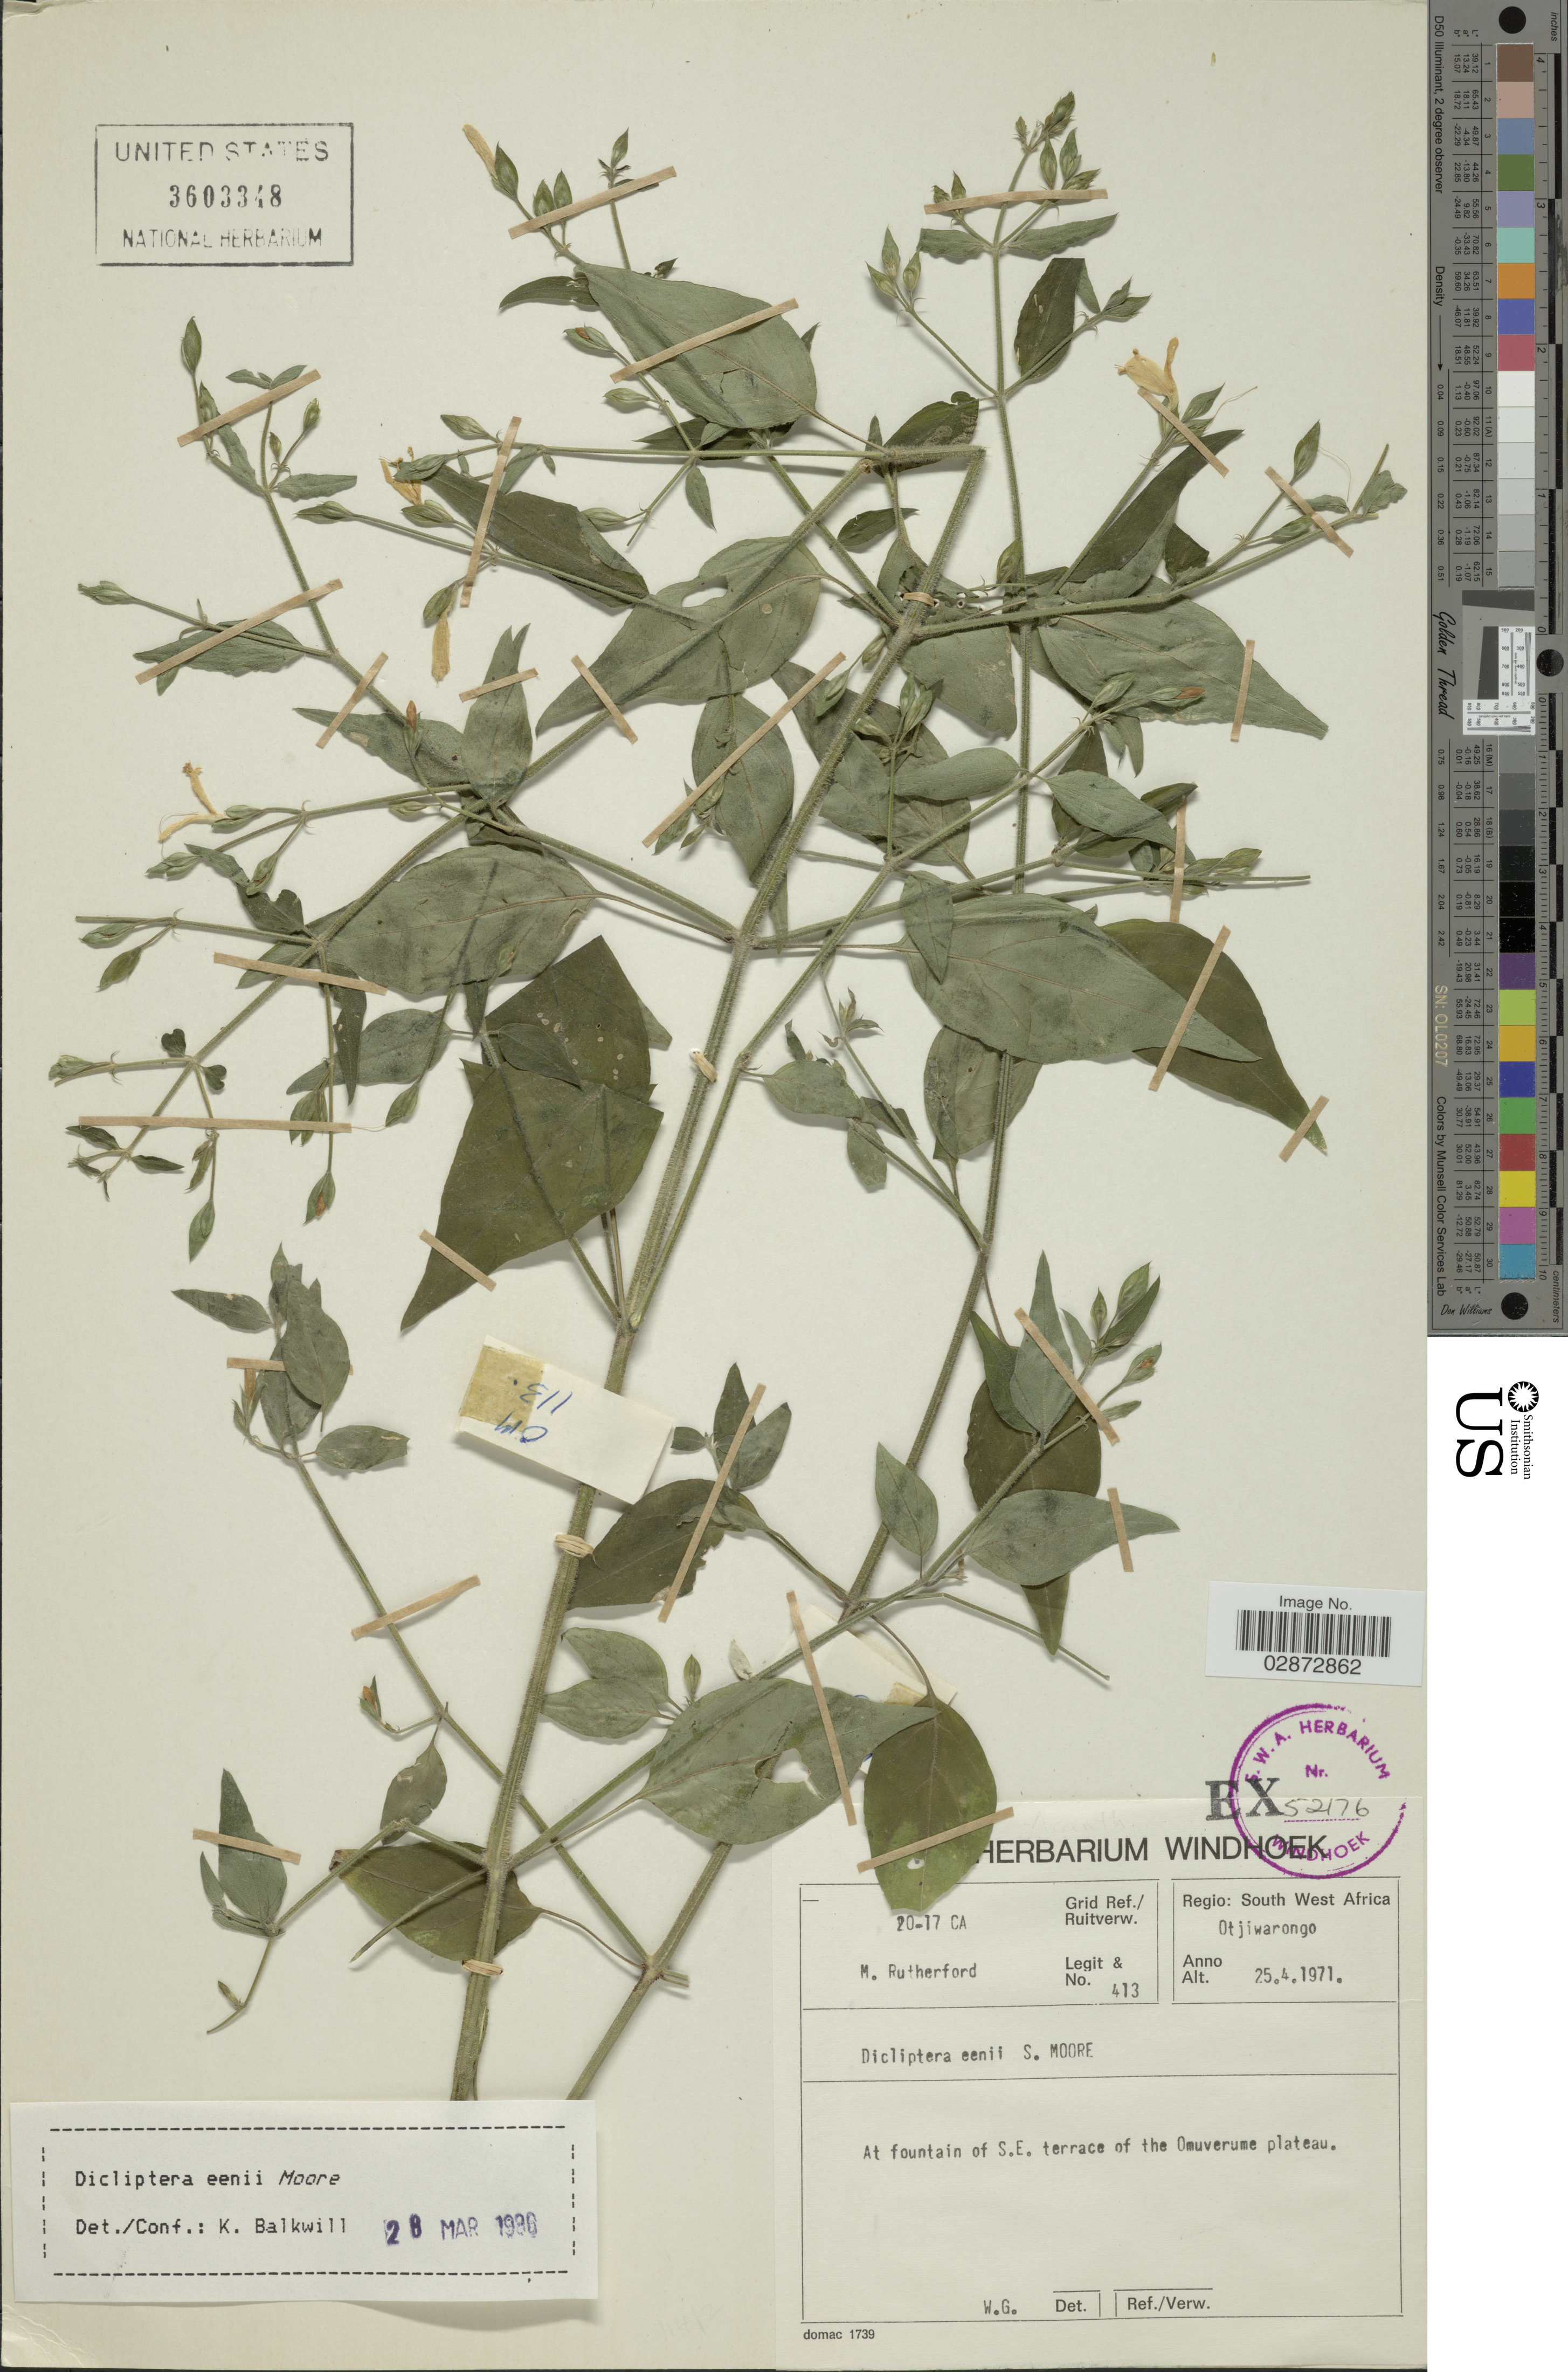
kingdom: Plantae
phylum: Tracheophyta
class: Magnoliopsida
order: Lamiales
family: Acanthaceae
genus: Dicliptera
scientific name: Dicliptera eenii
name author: S. Moore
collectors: M. Rutherford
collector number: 413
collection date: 1971-04-25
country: Namibia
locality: Grid Ref./Ruitverw. 20-17 CA, Regio: South West Africa. Otjiwarongo. At fountain of S.E. terrace of the Omuverume plateau.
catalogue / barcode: US 3603348